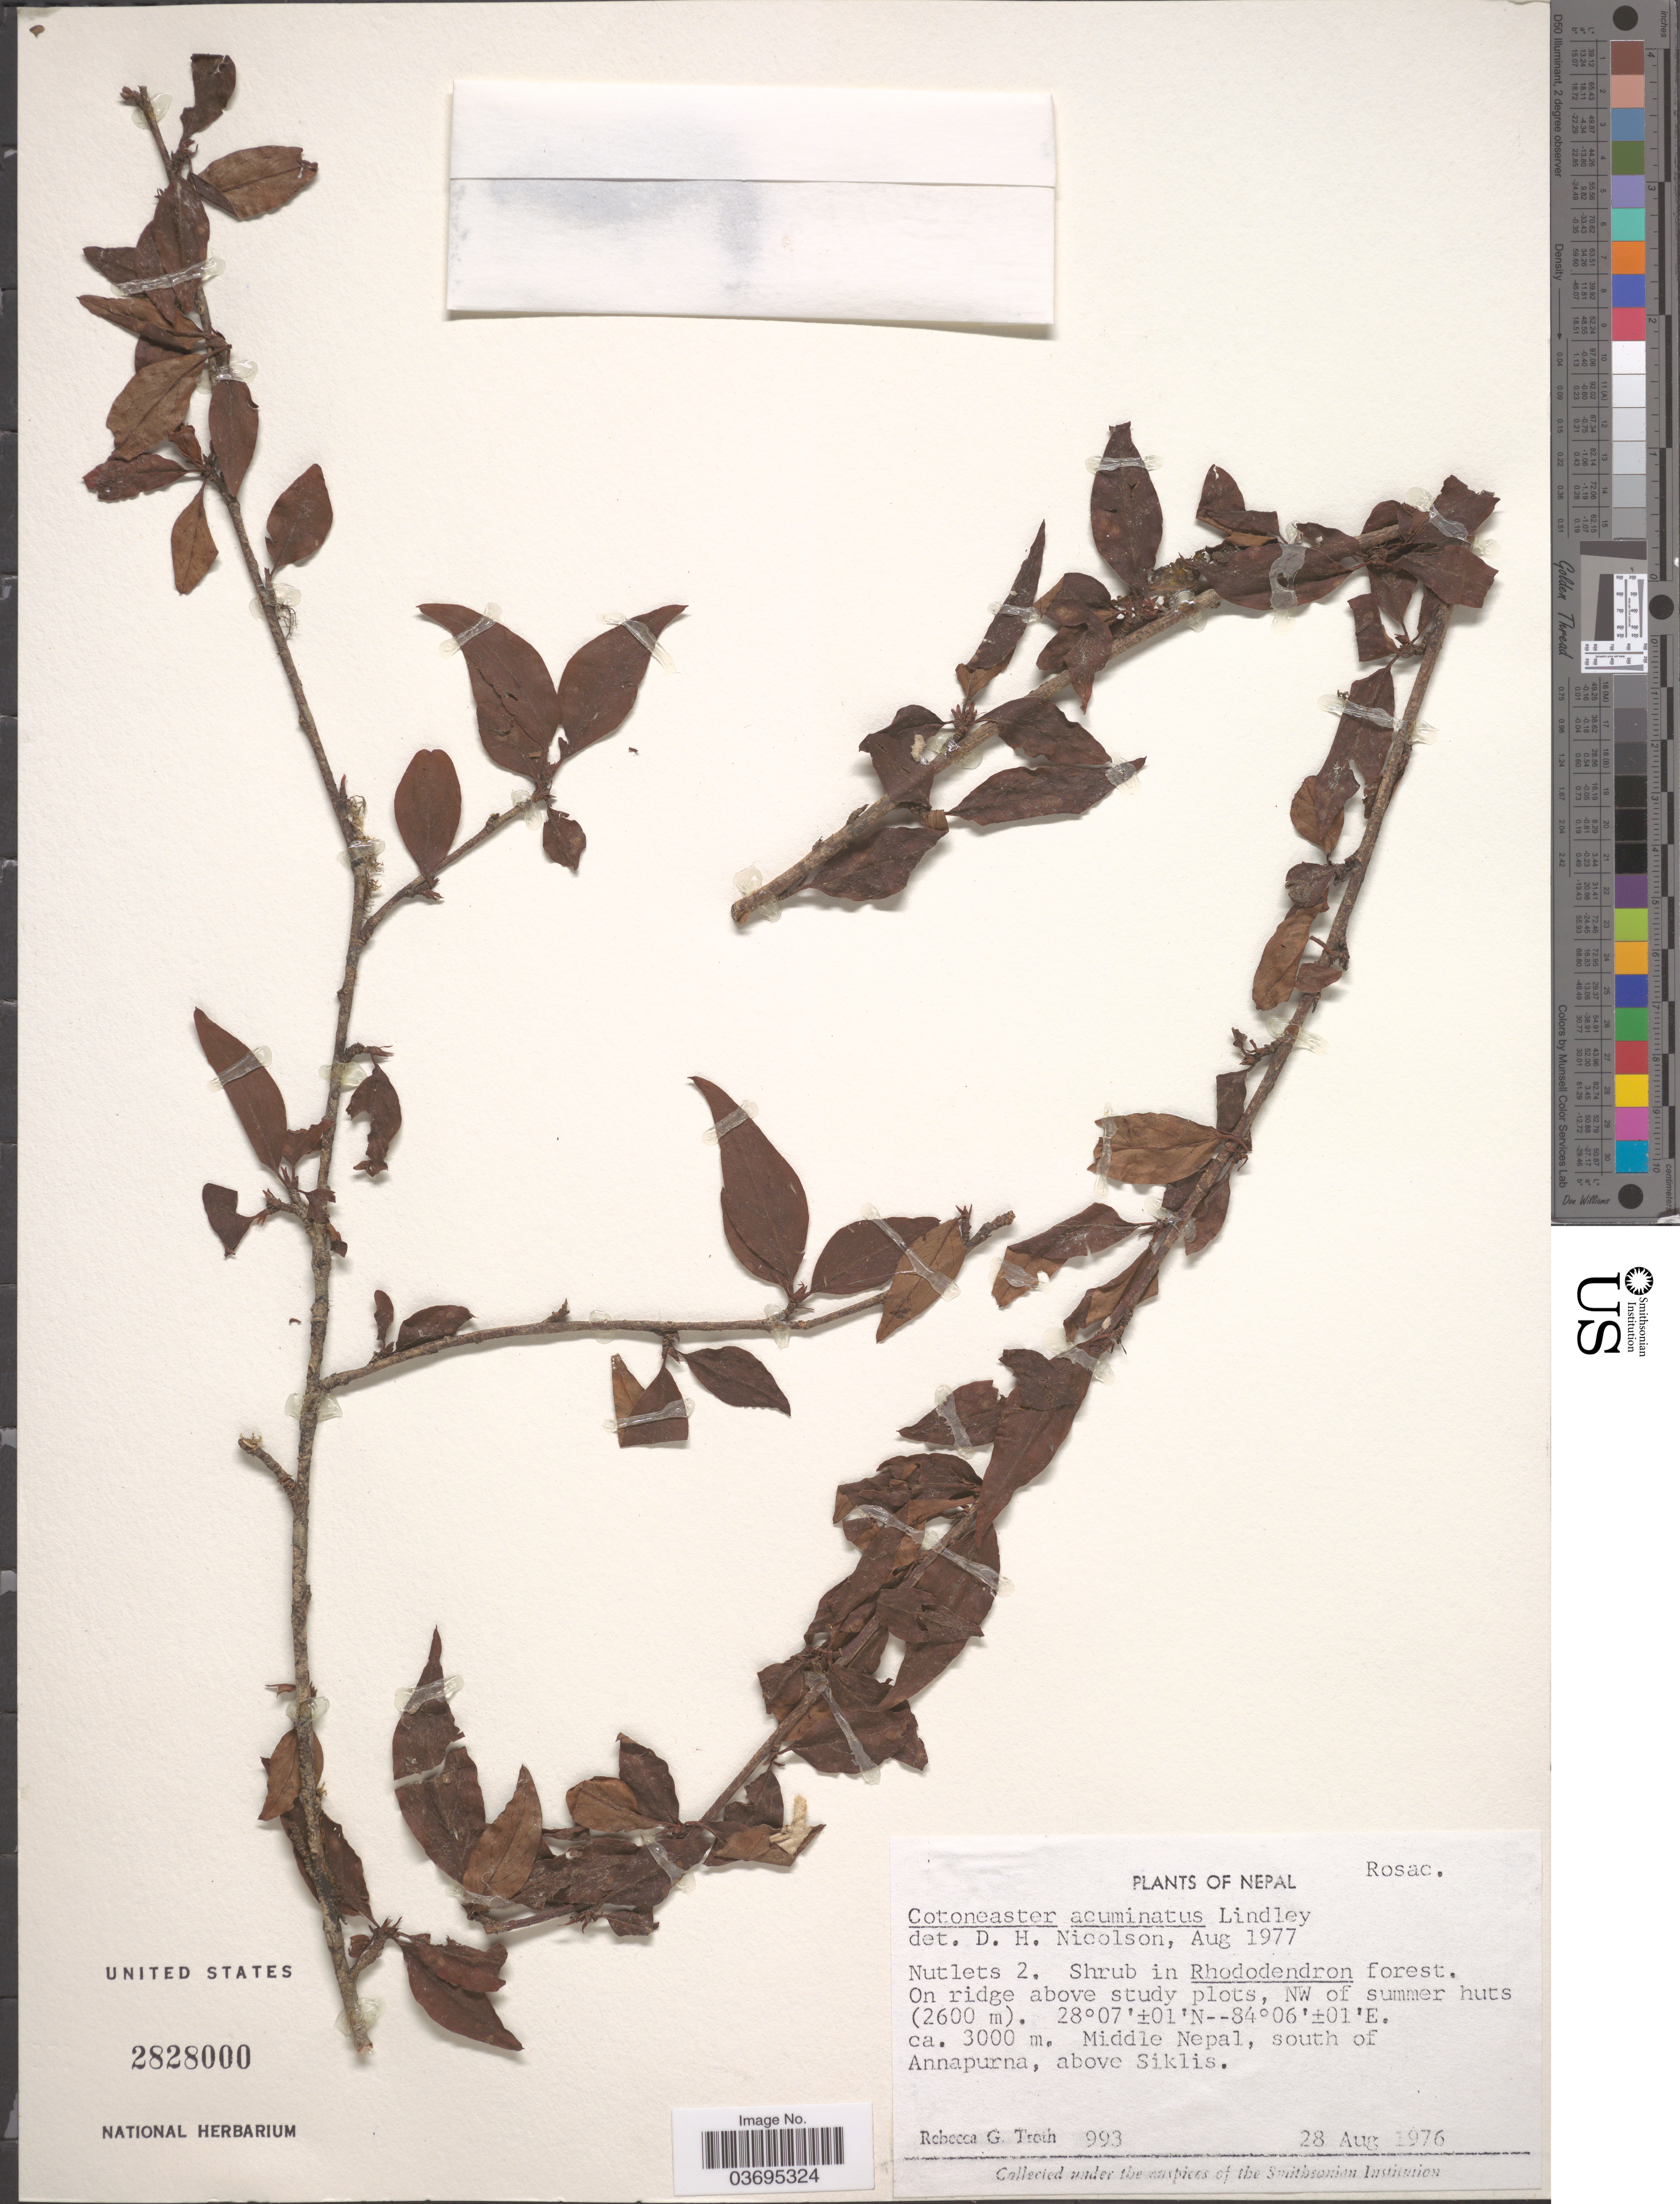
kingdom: Plantae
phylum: Tracheophyta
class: Magnoliopsida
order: Rosales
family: Rosaceae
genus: Cotoneaster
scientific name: Cotoneaster acuminatus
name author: Lindl.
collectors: R. Troth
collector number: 993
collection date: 1976-08-28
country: Nepal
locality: On ridge above study plots, NW of summer huts (2600 m). Middle Nepal, south of Annapurna, above Siklis.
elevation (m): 2600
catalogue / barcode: US 2828000